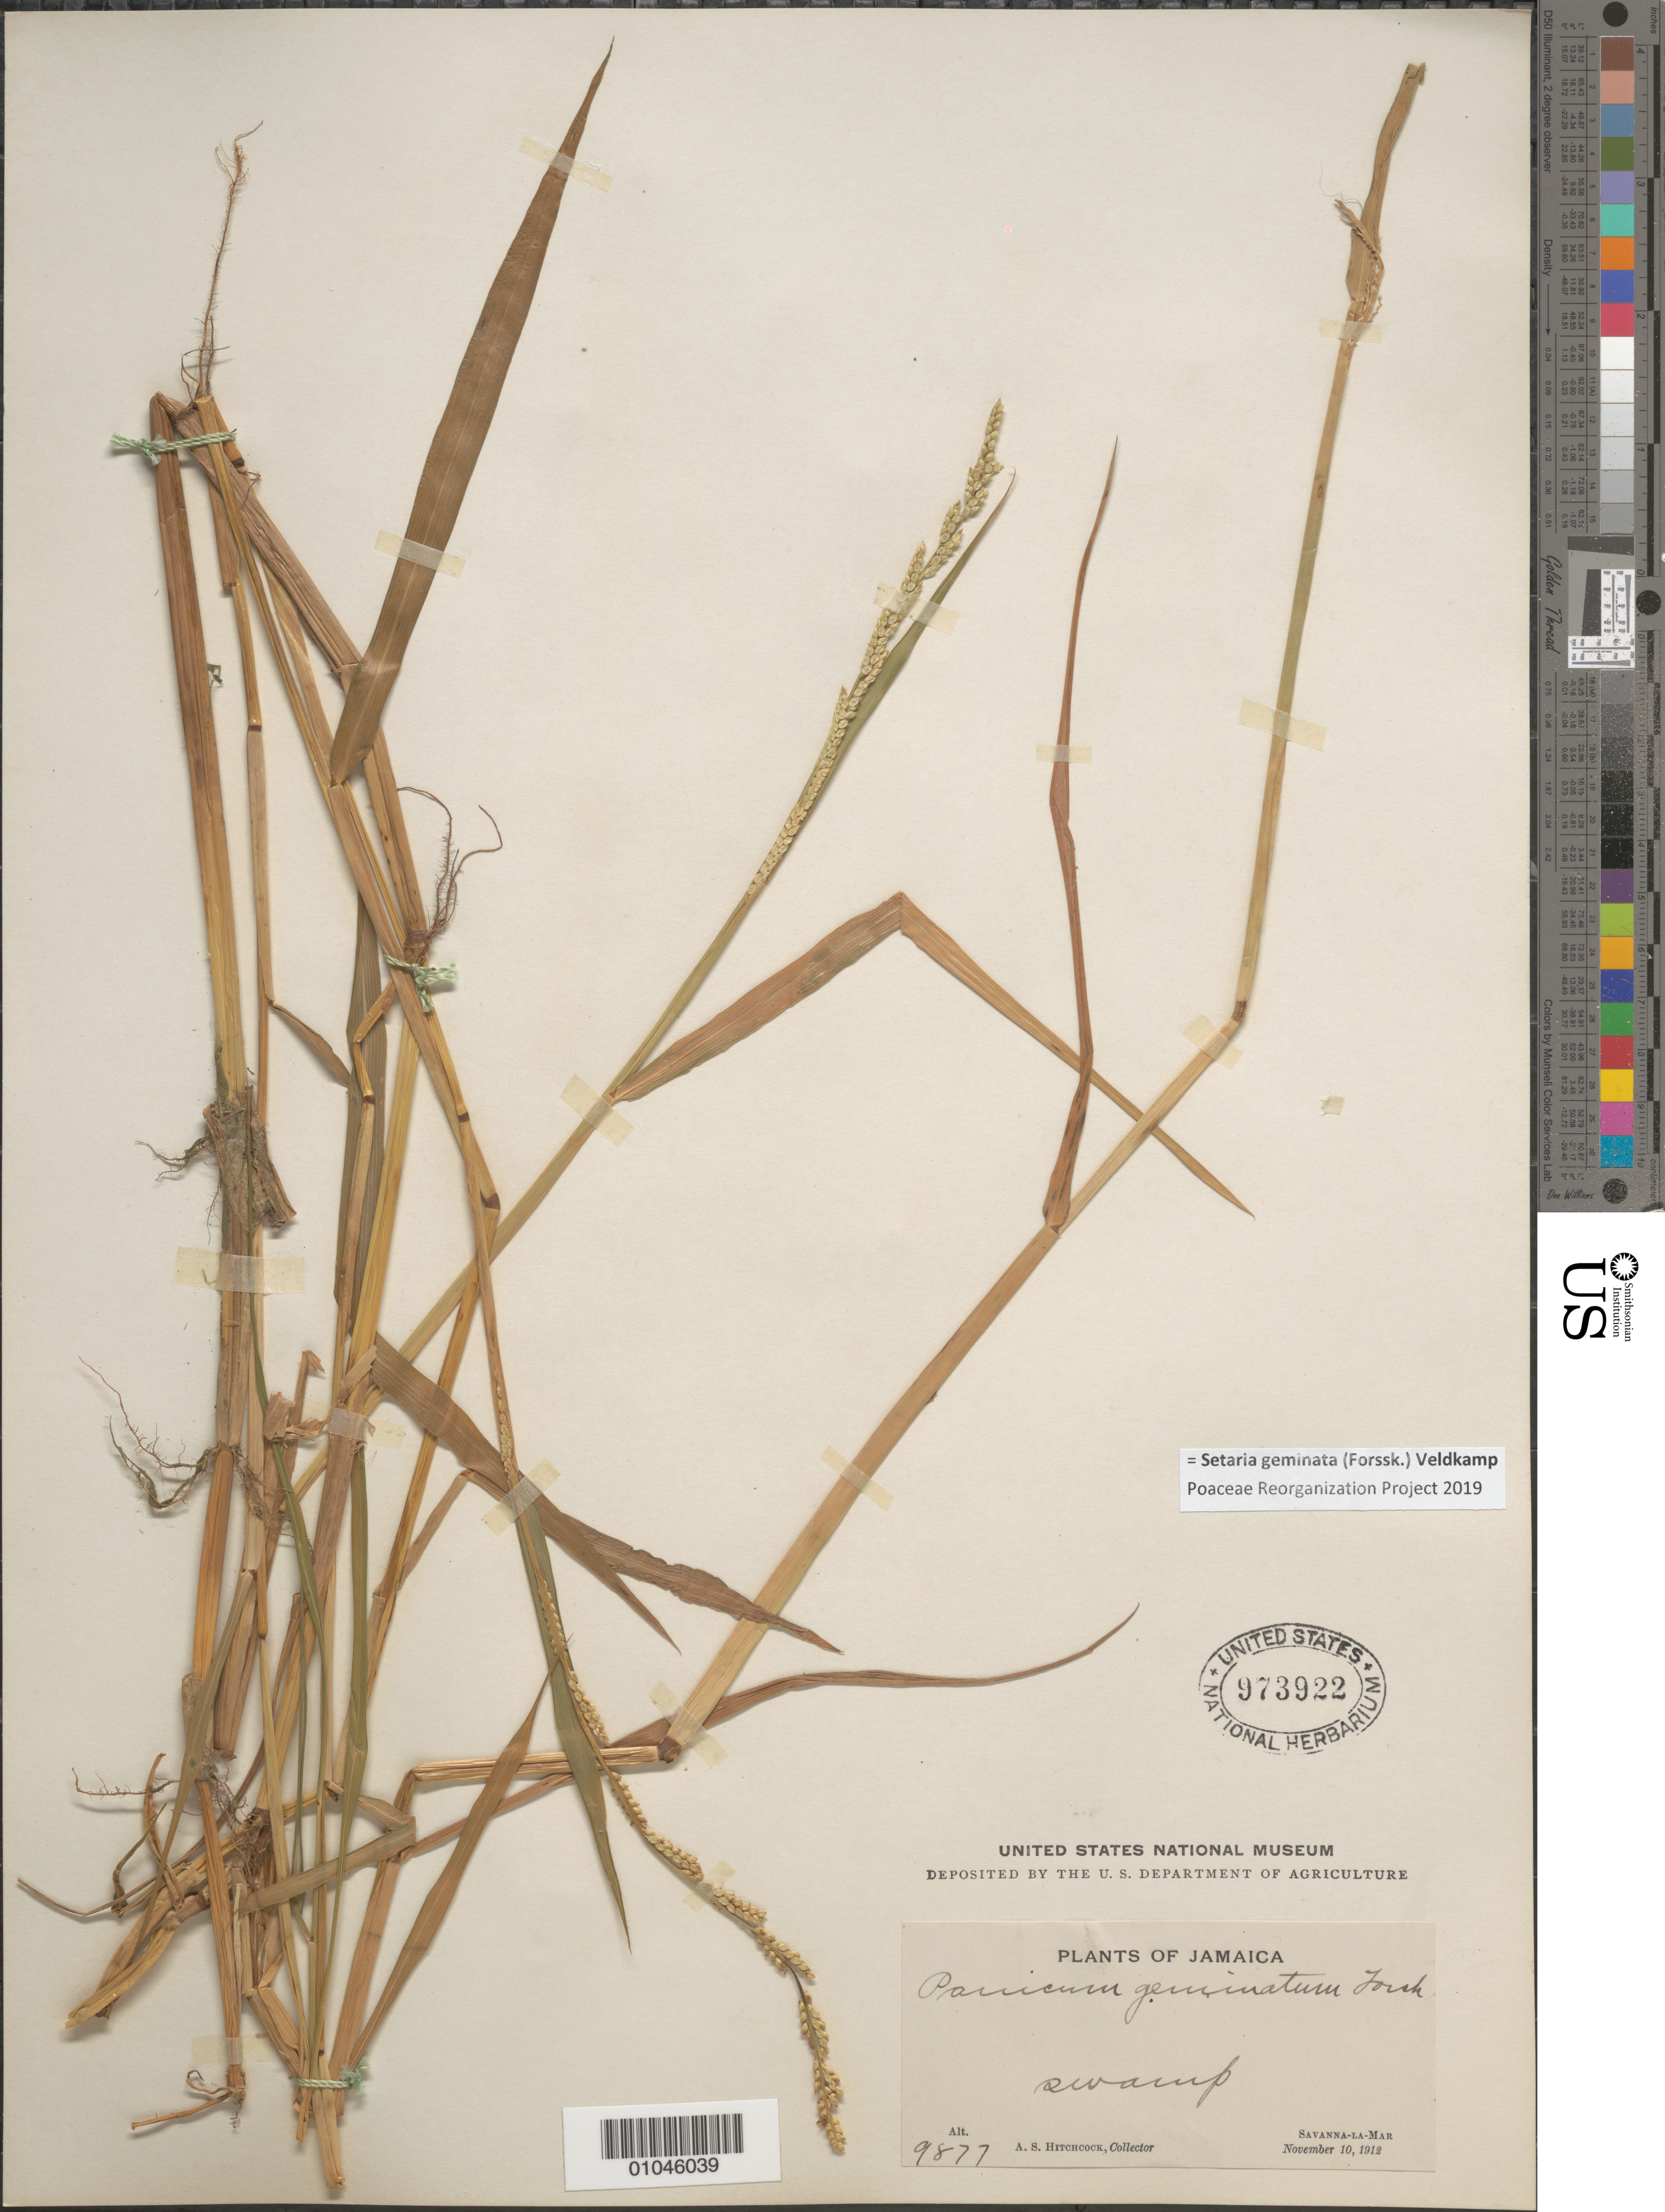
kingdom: Plantae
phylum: Tracheophyta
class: Liliopsida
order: Poales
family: Poaceae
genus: Paspalidium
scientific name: Paspalidium geminatum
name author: (Forssk.) Stapf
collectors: A. S. Hitchcock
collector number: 9877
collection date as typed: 10 Nov 1912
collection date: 1912-11-10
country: Jamaica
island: Jamaica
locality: Swamp. Savanna-la-mar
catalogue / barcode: US 973922